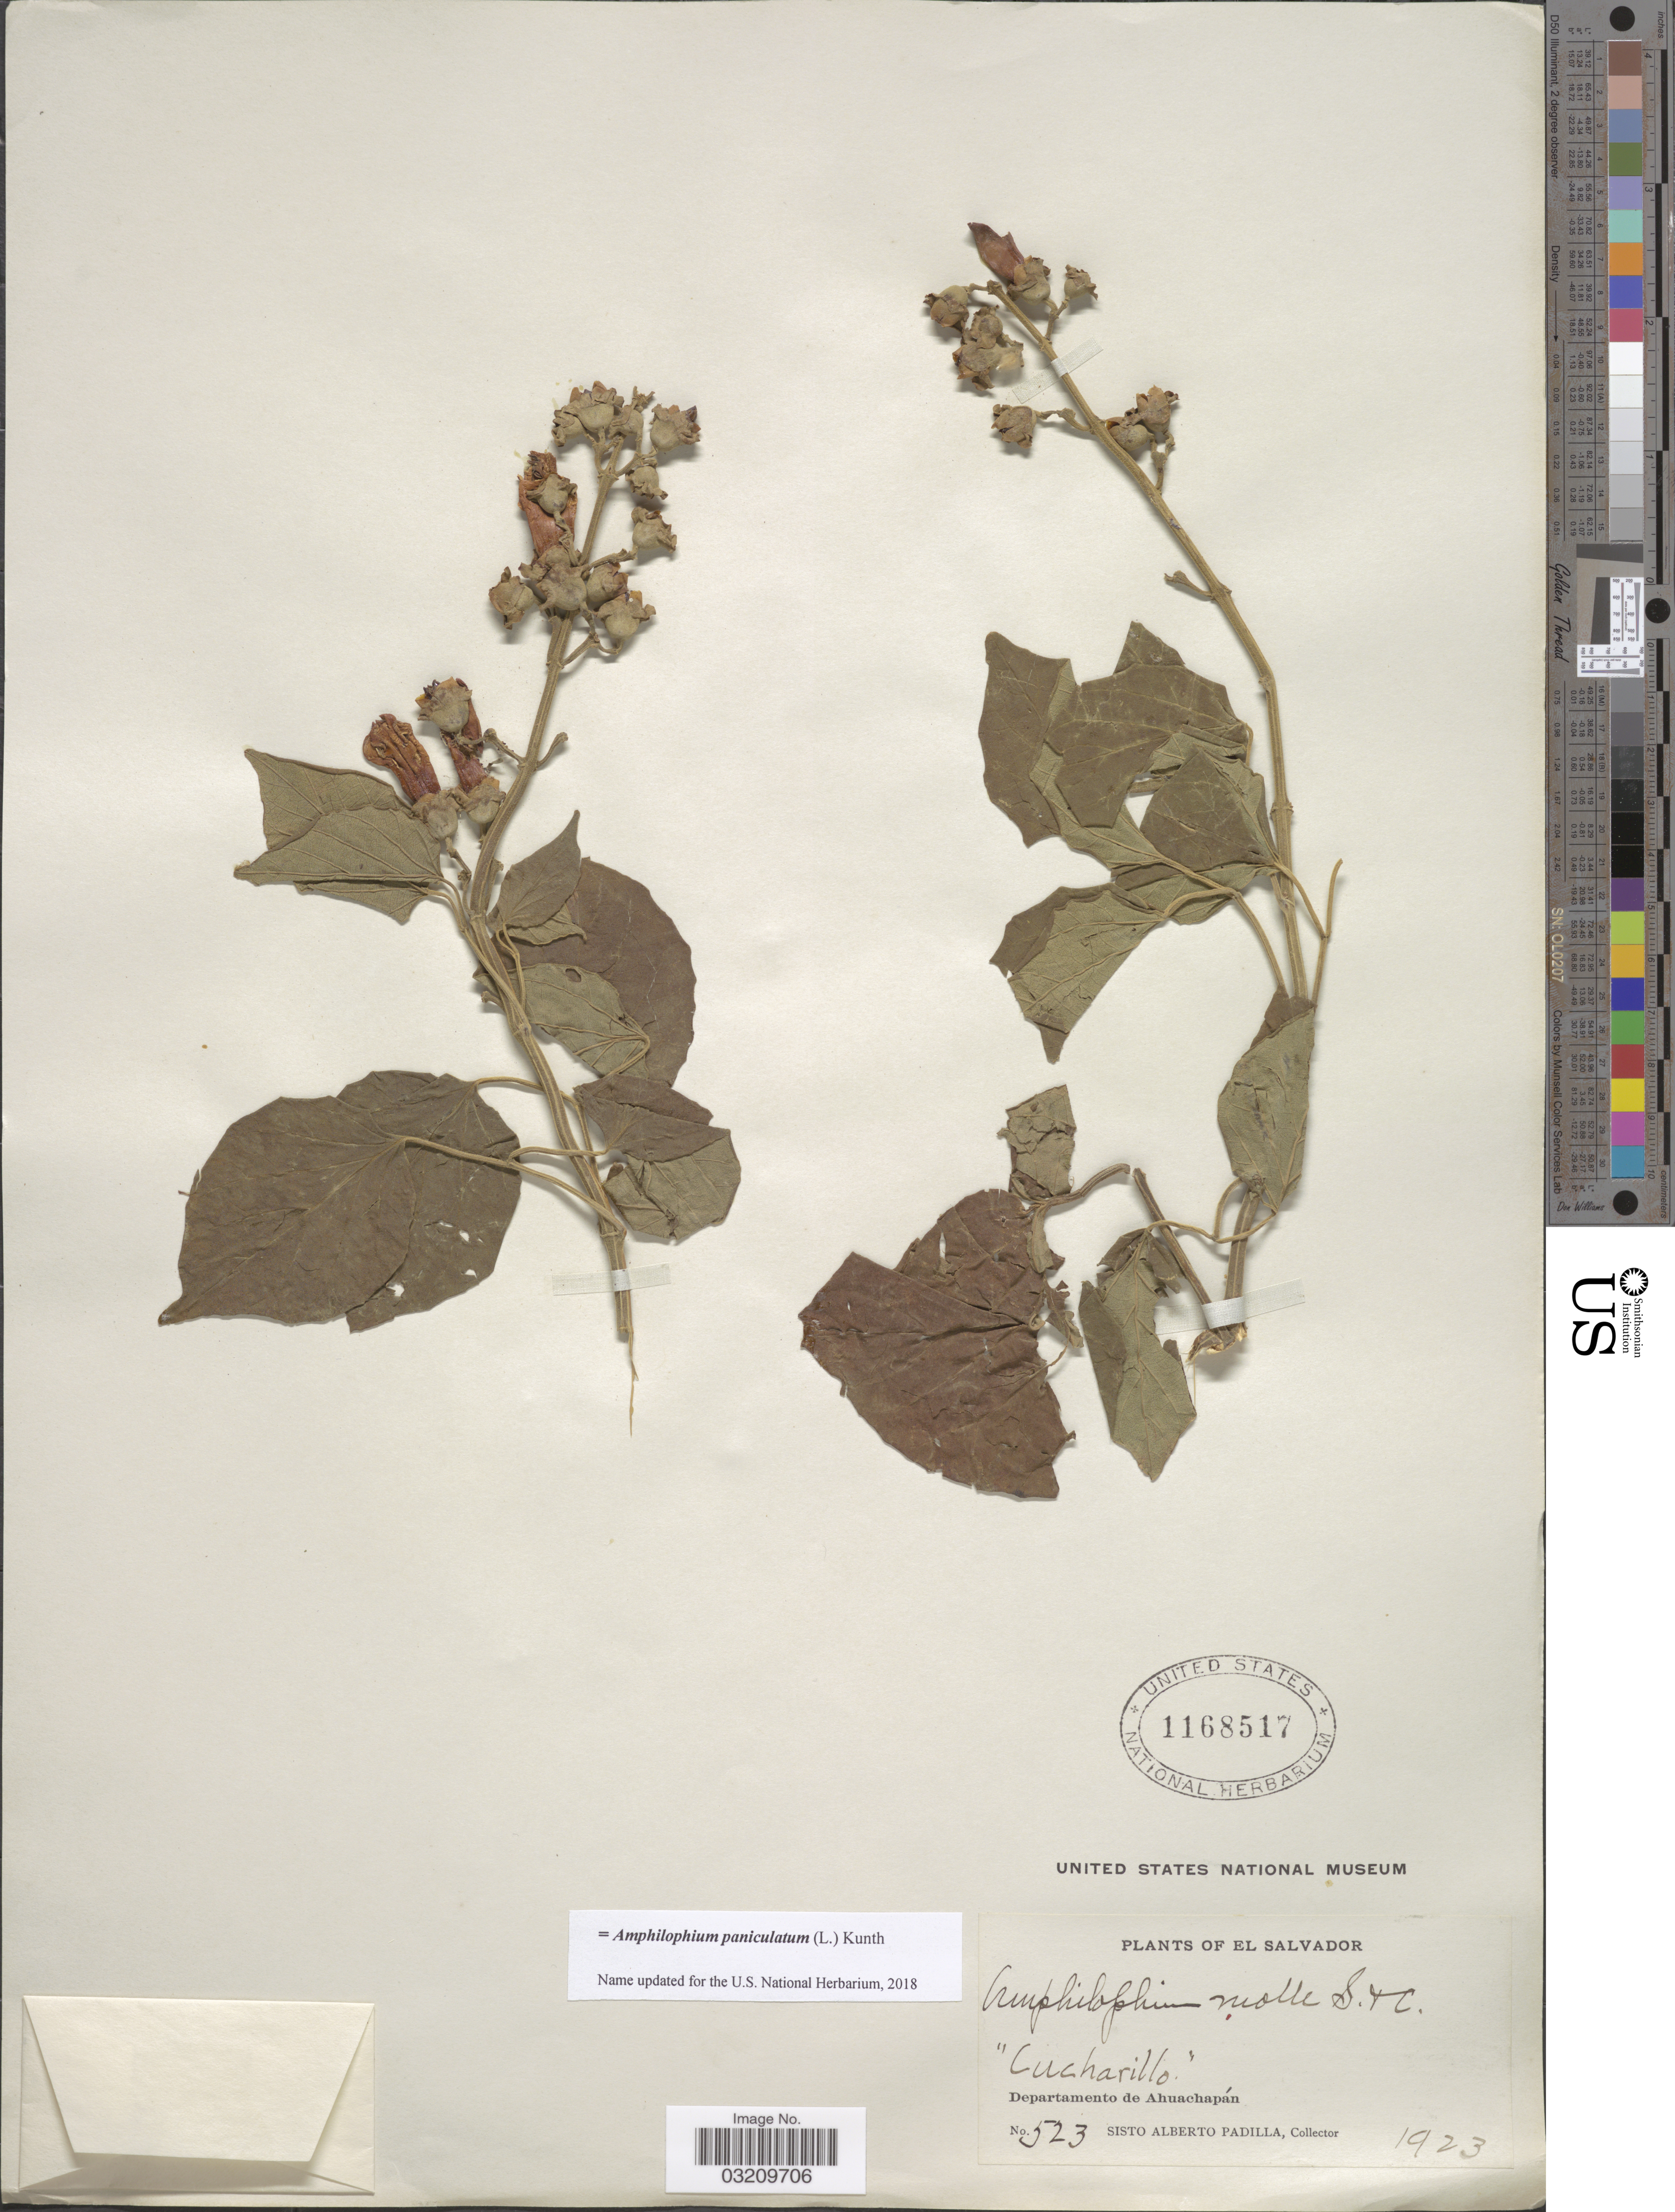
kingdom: Plantae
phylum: Tracheophyta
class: Magnoliopsida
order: Lamiales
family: Bignoniaceae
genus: Amphilophium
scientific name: Amphilophium paniculatum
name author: (L.) Kunth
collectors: S. A. Padilla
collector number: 523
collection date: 1923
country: El Salvador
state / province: Ahuachapan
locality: Departamento de Ahuachapán.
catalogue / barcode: US 1168517